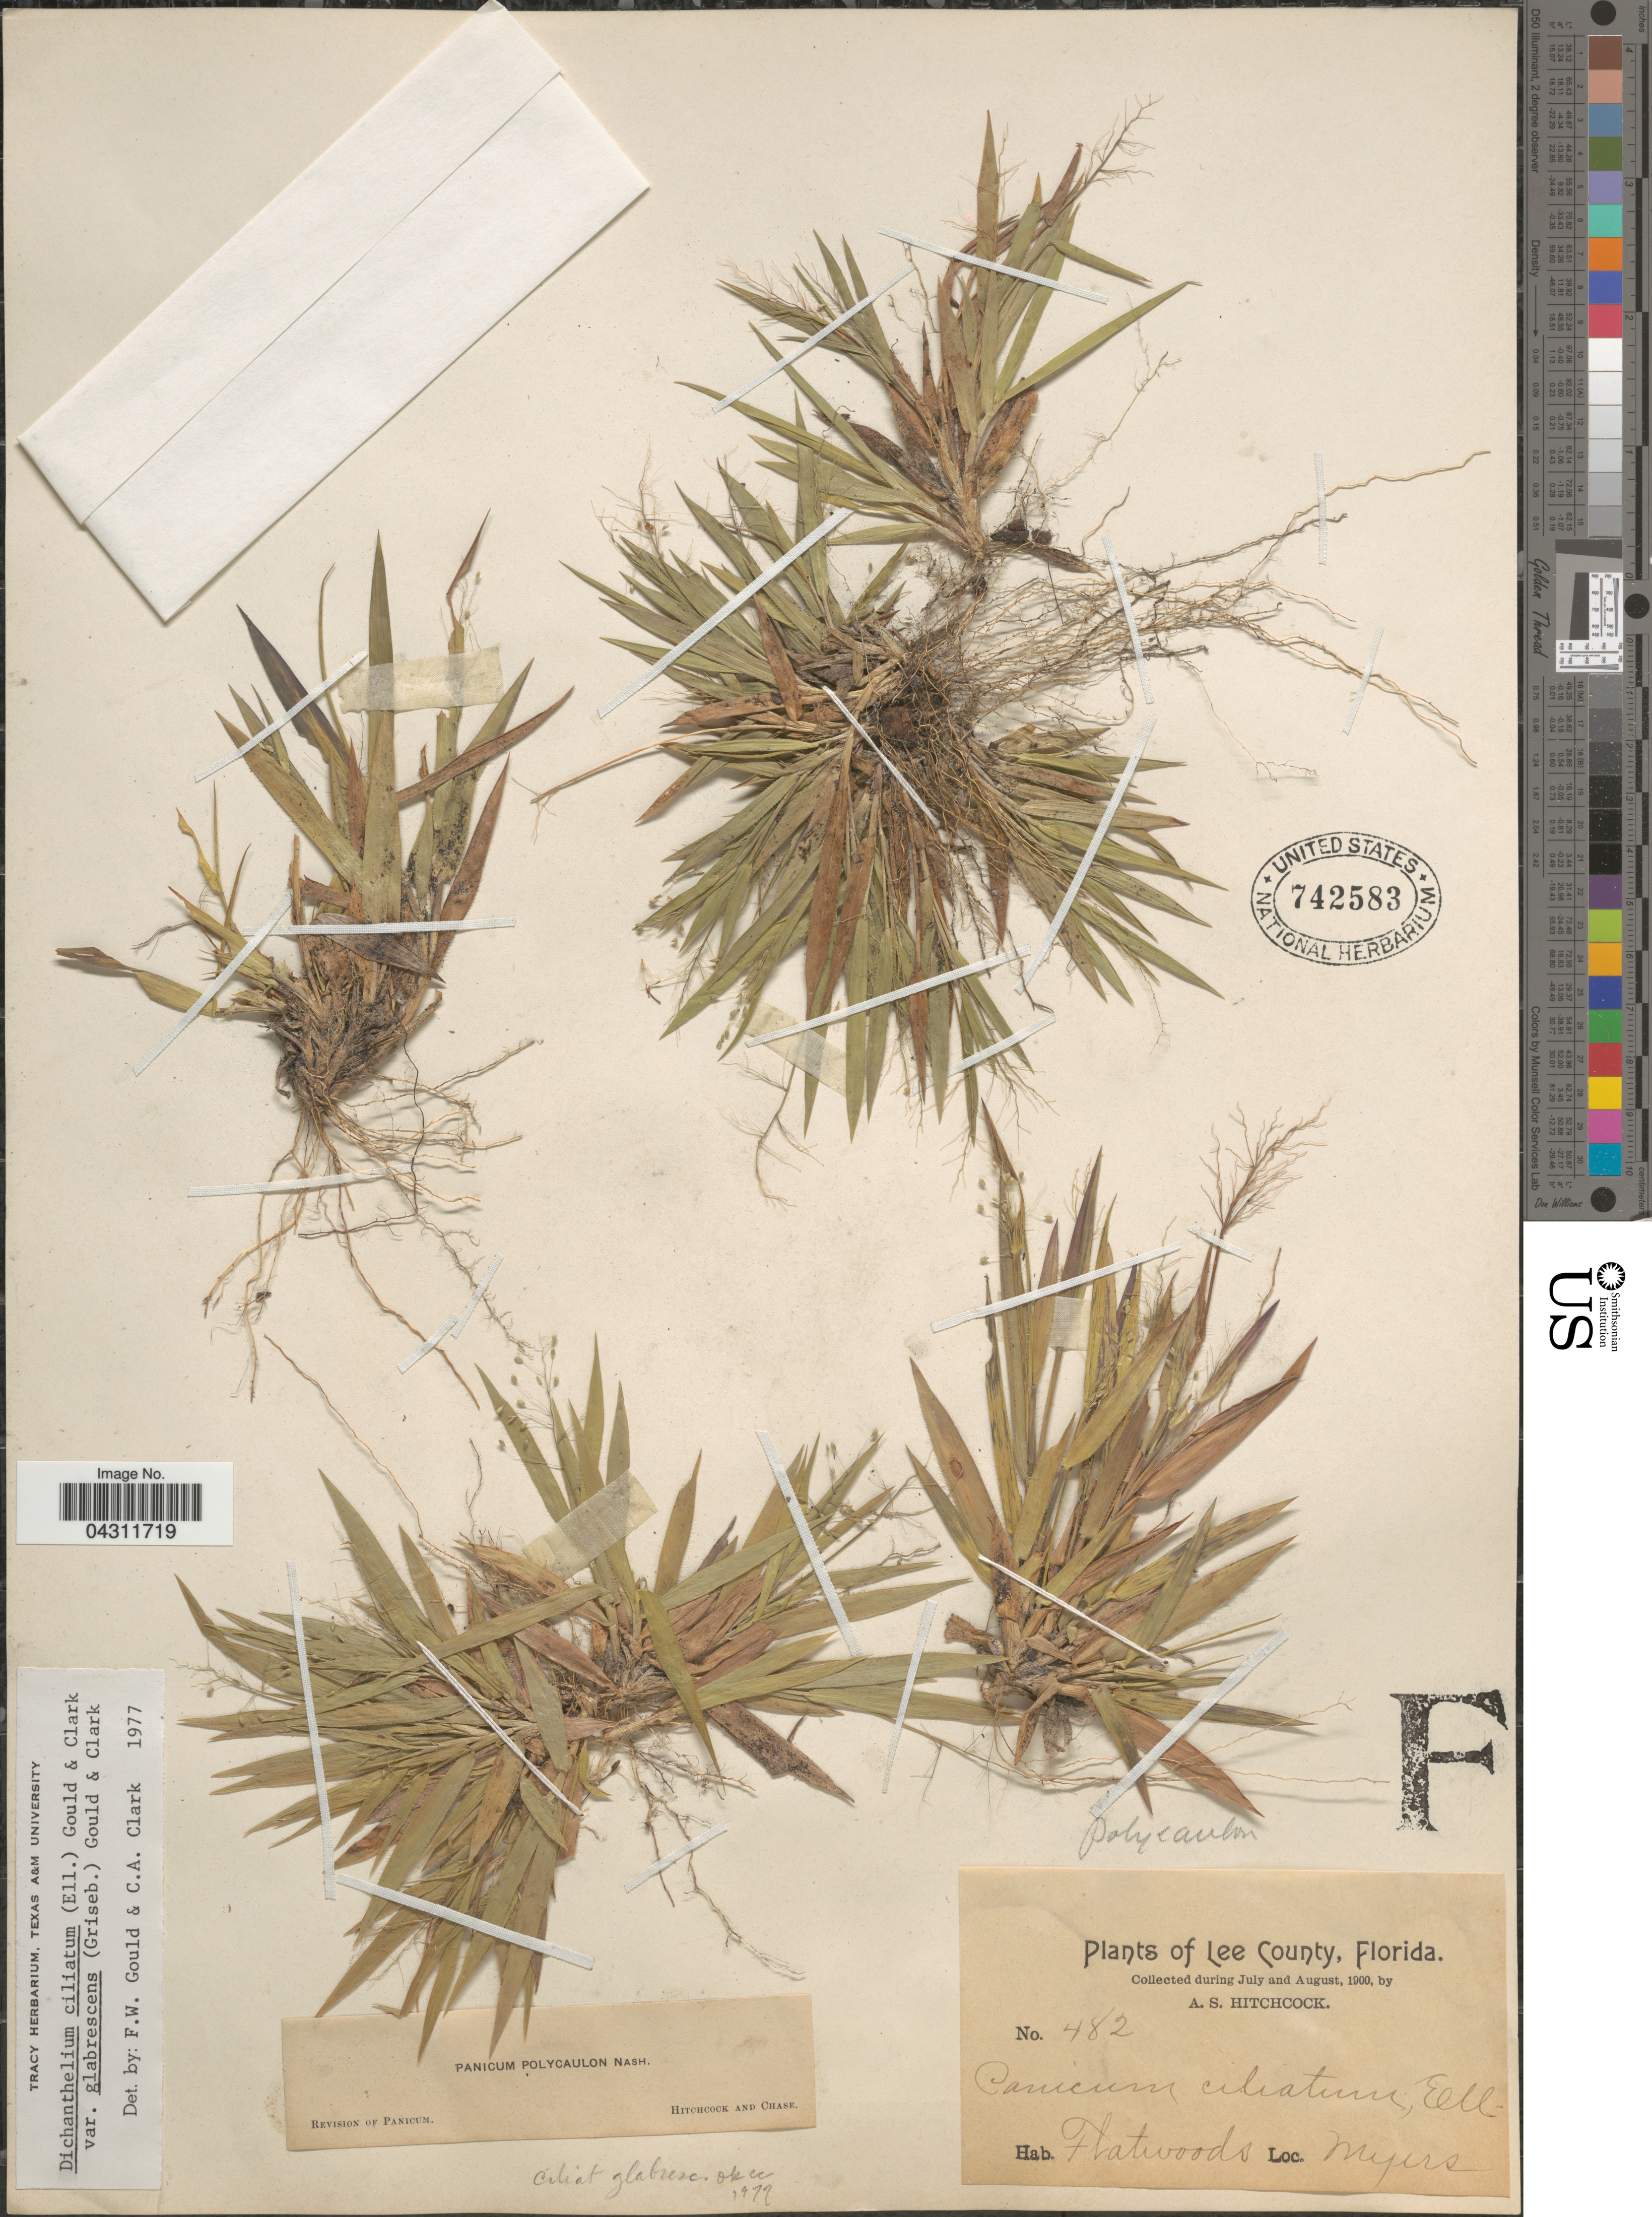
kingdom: Plantae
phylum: Tracheophyta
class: Liliopsida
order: Poales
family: Poaceae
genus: Dichanthelium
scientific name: Dichanthelium strigosum var. glabrescens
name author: (Griseb.) Freckmann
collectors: A. S. Hitchcock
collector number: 482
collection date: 1900-07/1900-08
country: United States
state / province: Florida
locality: Lee County. Myers.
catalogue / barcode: US 742583